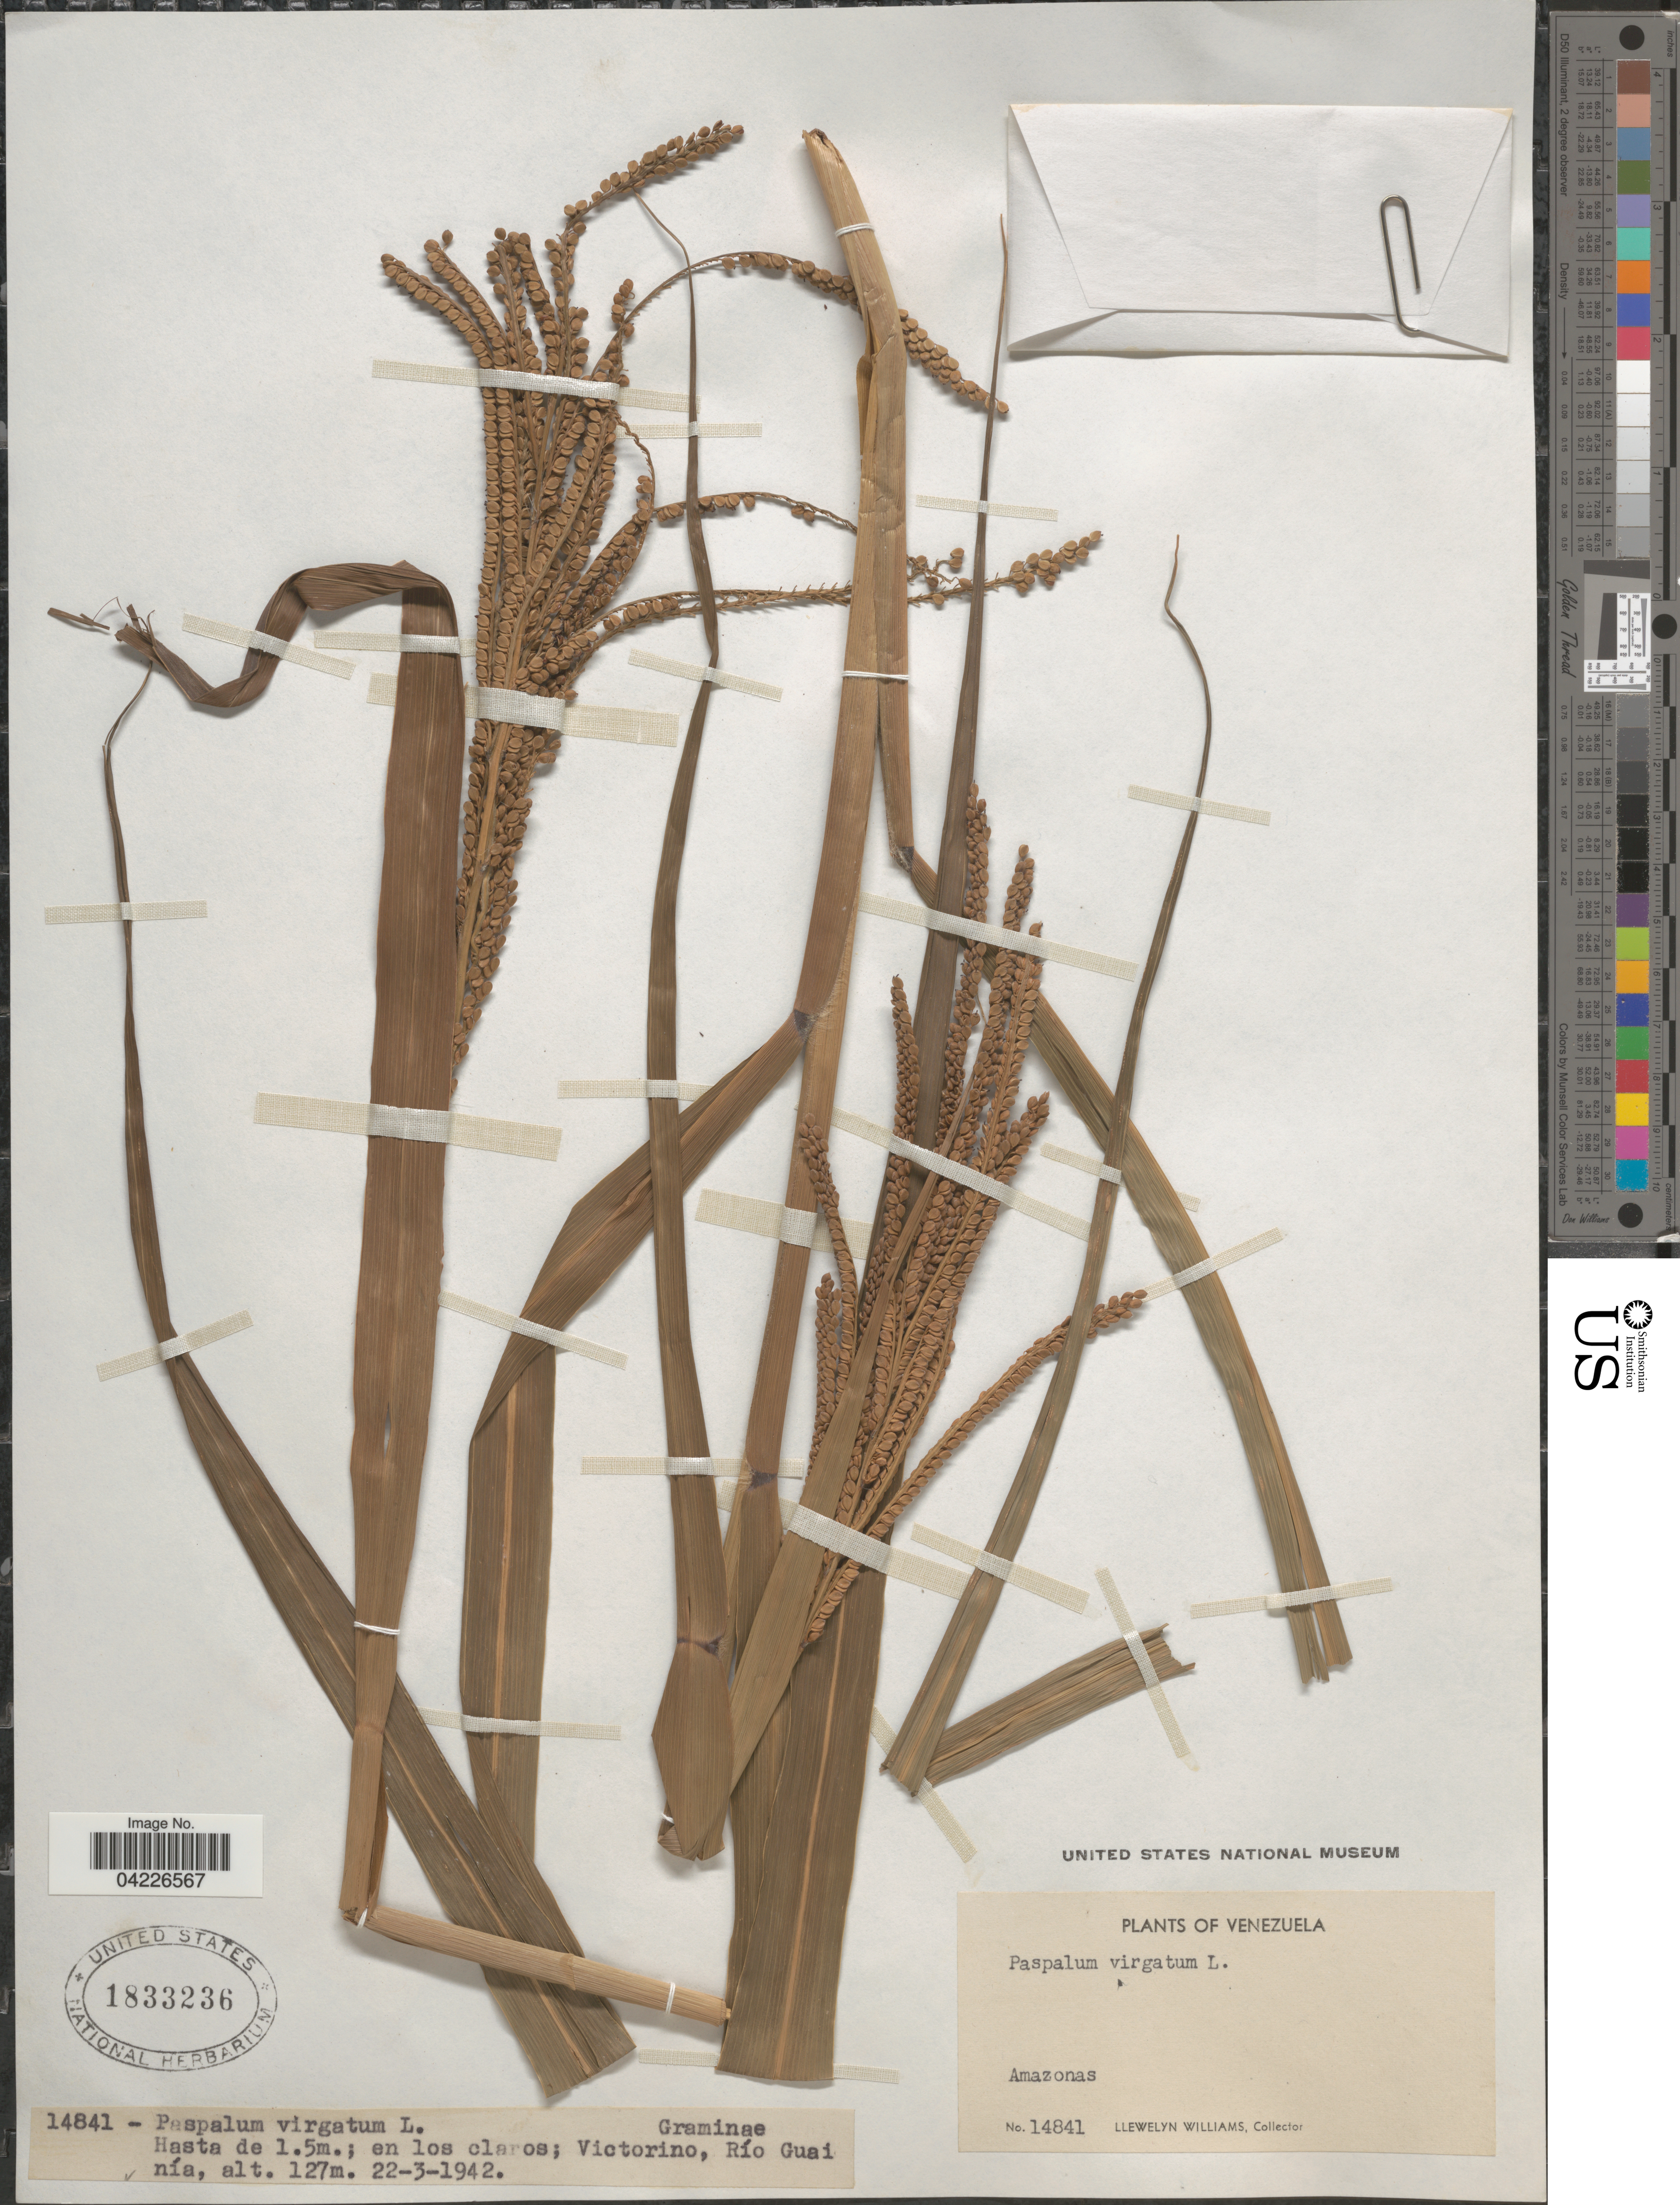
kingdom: Plantae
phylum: Tracheophyta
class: Liliopsida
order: Poales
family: Poaceae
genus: Paspalum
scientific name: Paspalum virgatum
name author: L.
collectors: Ll. Williams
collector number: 14841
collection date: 1942-03-22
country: Venezuela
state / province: Amazonas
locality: Victorino, Río Guainía.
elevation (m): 127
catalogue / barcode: US 1833236